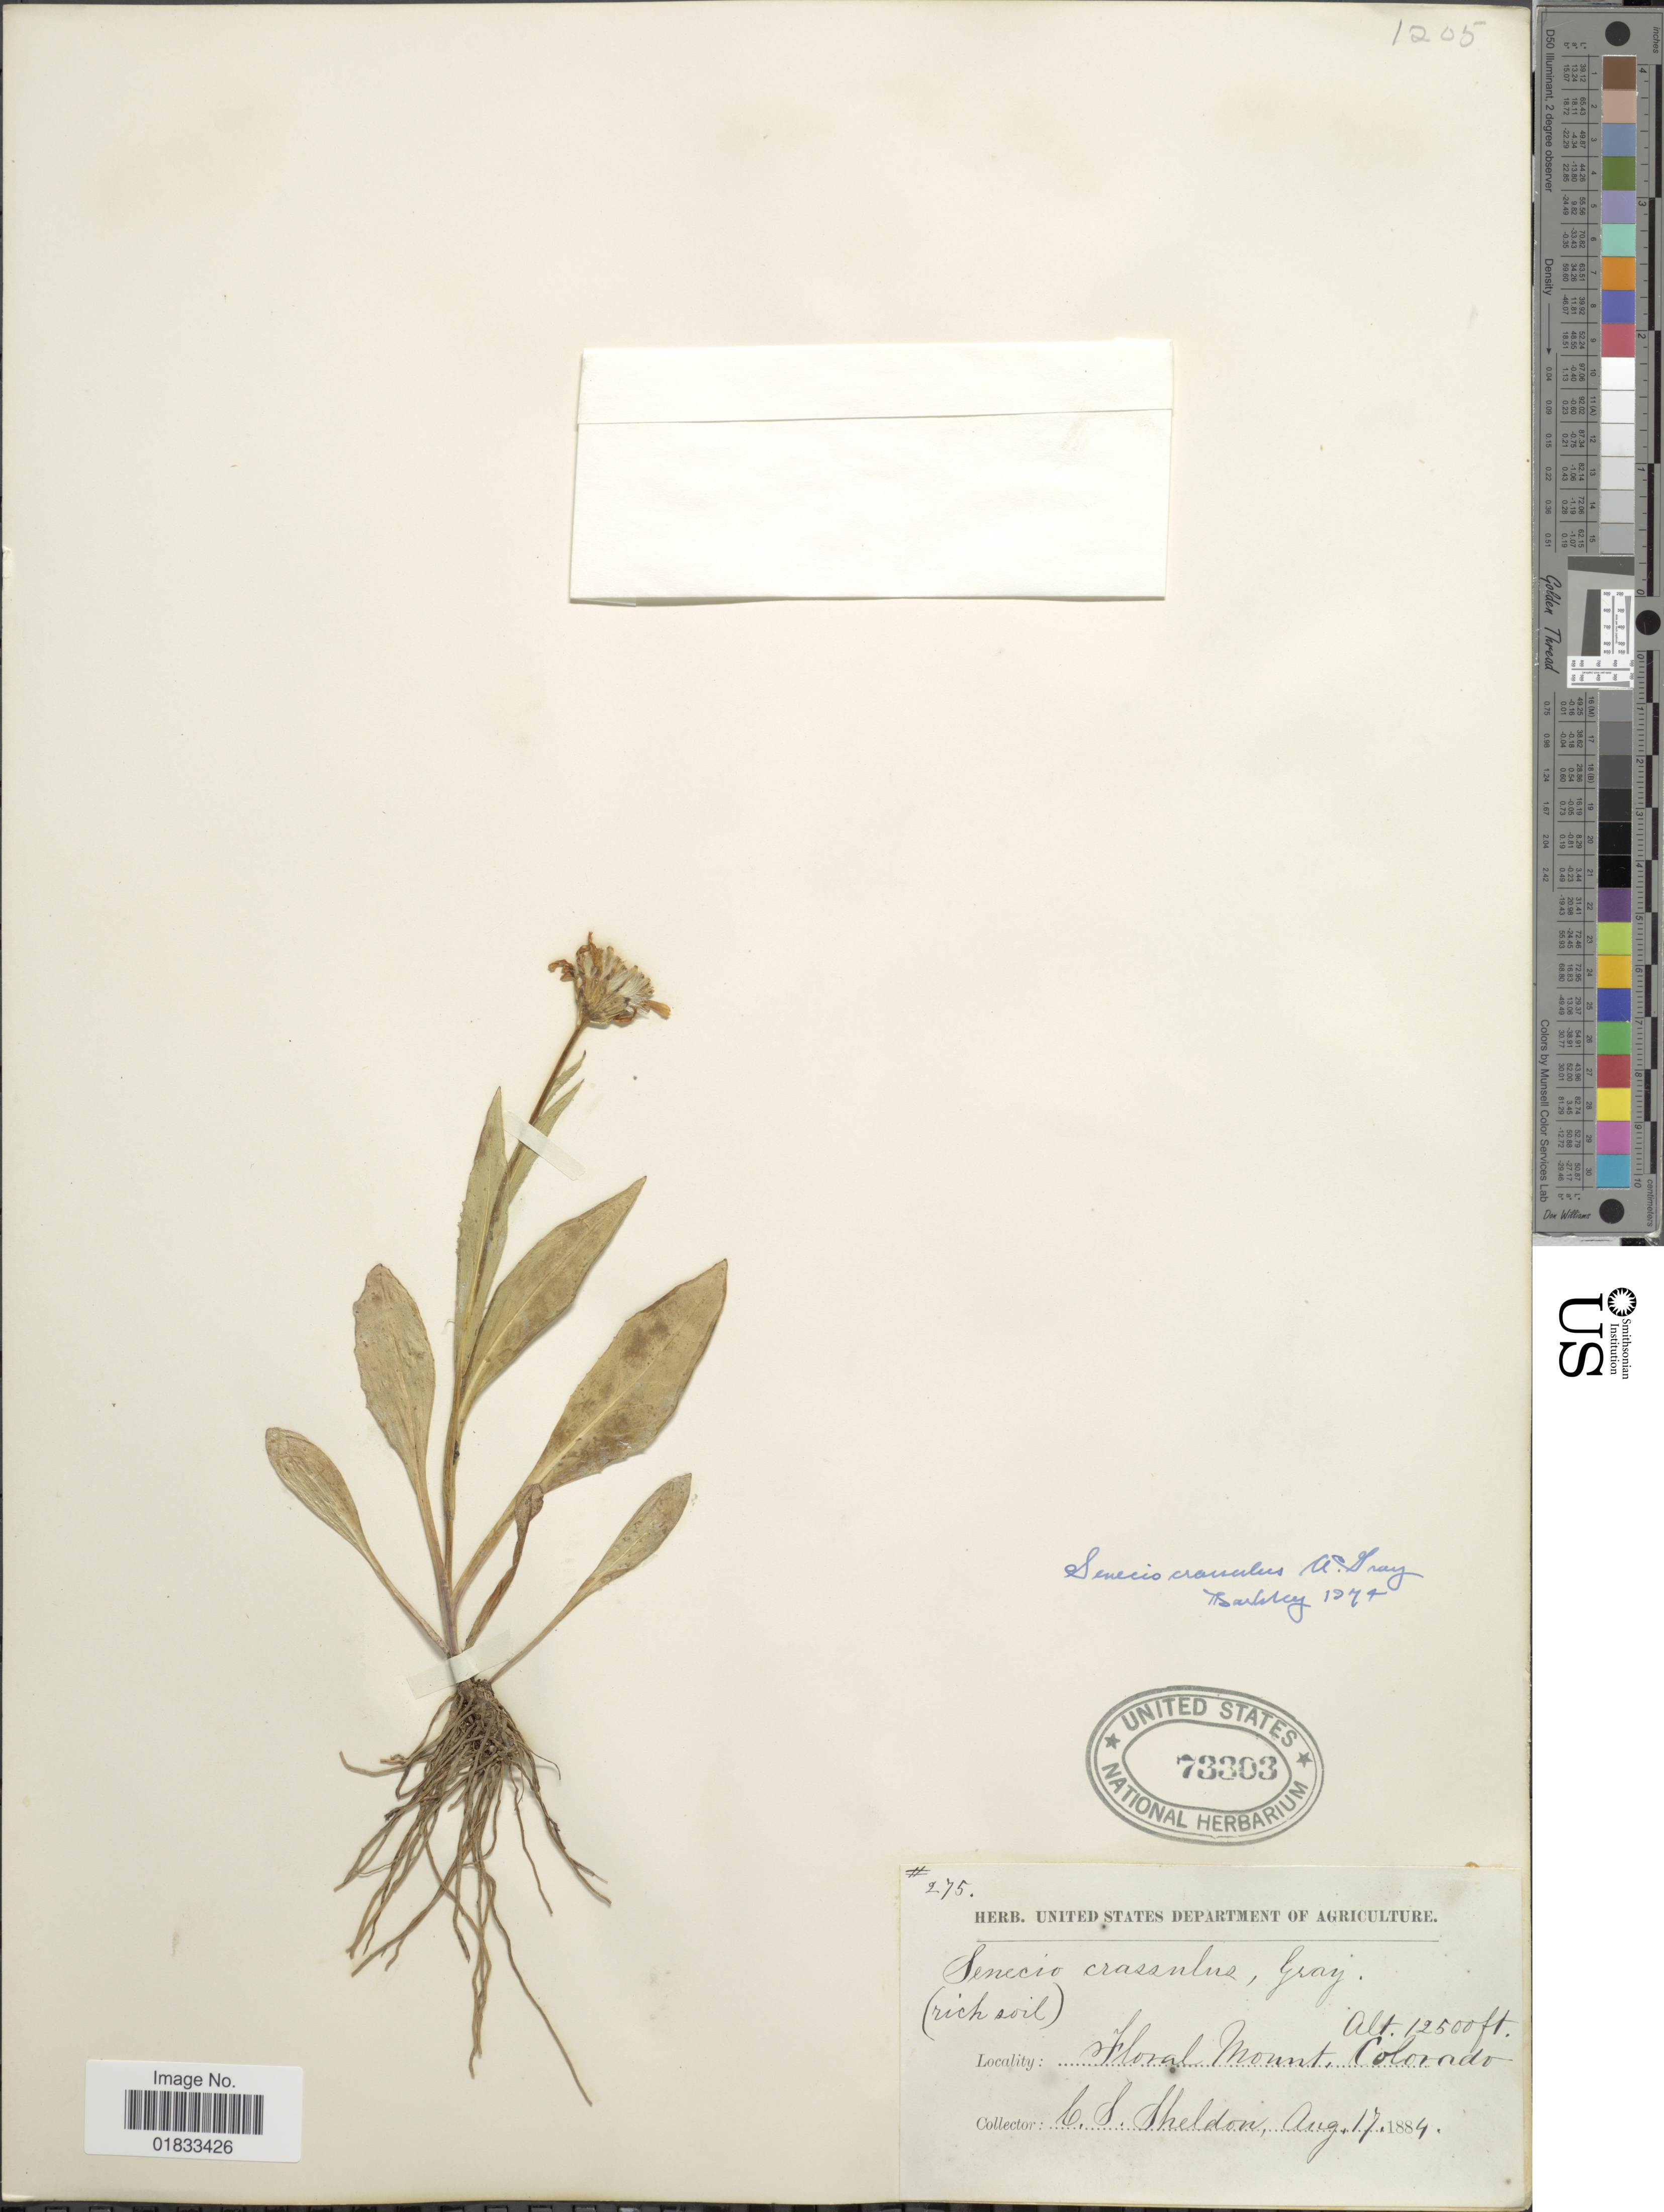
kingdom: Plantae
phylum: Tracheophyta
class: Magnoliopsida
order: Asterales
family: Asteraceae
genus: Senecio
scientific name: Senecio crassulus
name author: A. Gray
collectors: C. S. Sheldon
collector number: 275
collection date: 1884-08-17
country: United States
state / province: Colorado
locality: Floral Mount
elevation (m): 3810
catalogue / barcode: US 73303